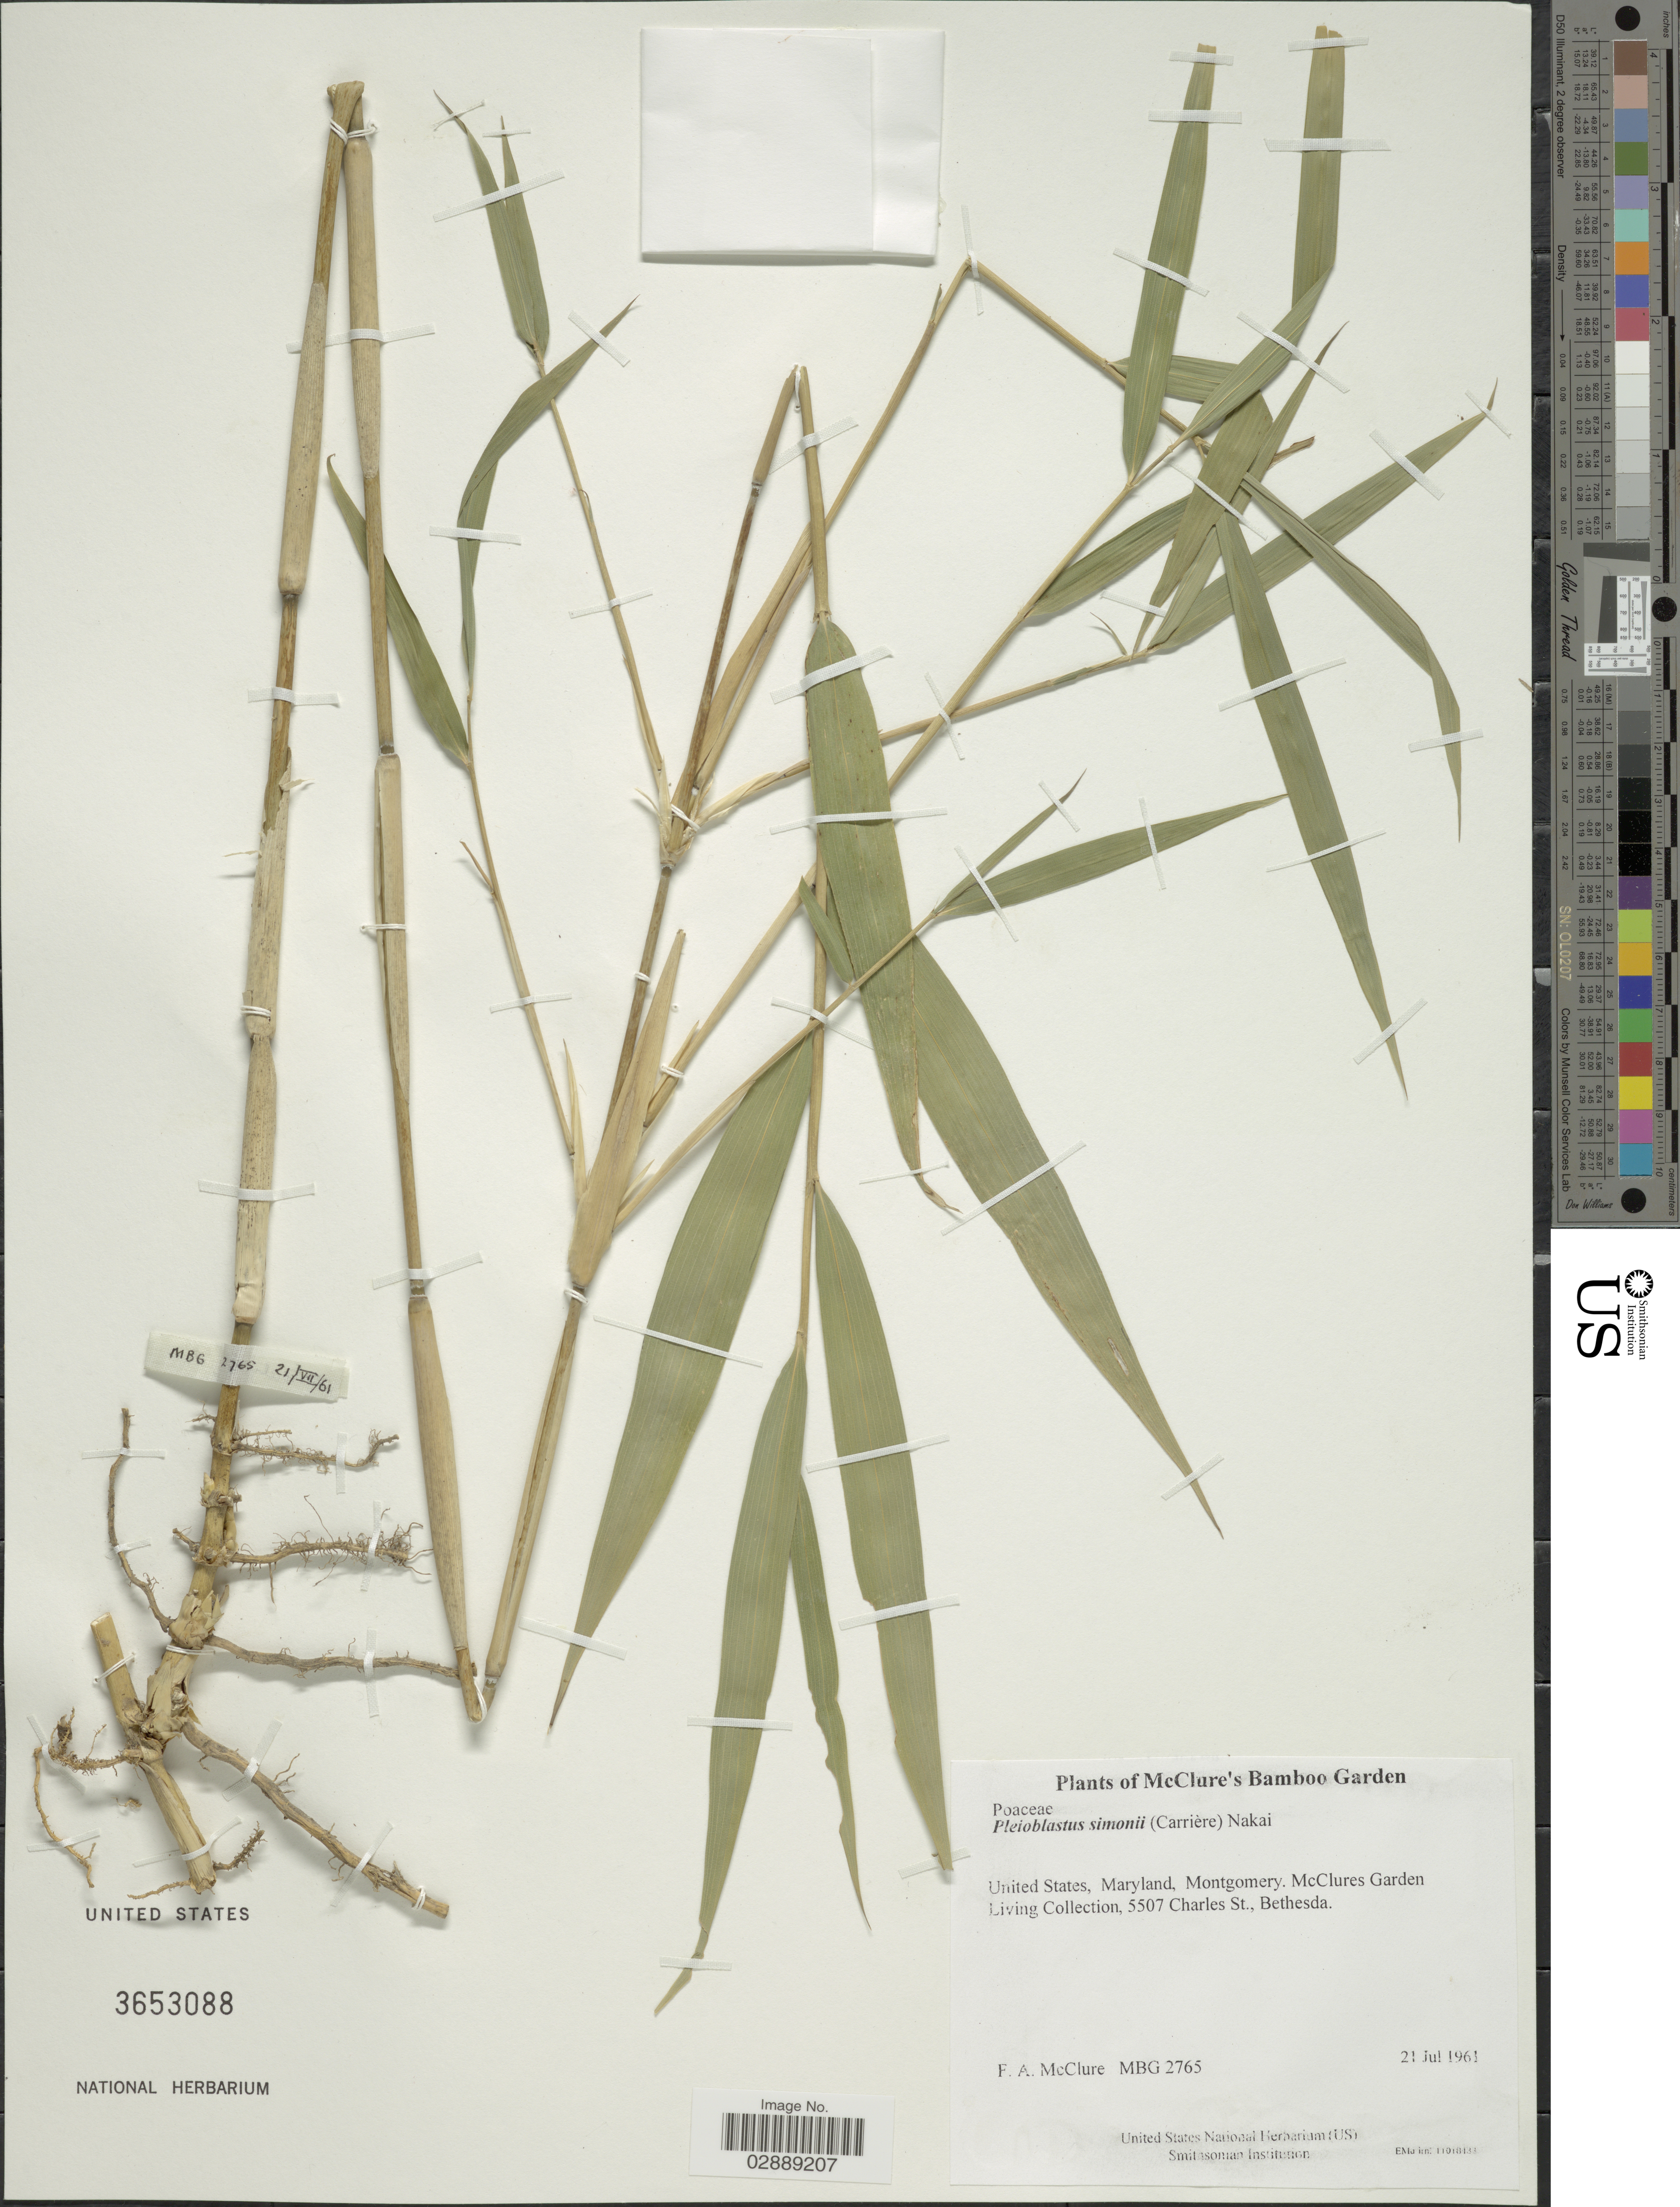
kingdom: Plantae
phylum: Tracheophyta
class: Liliopsida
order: Poales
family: Poaceae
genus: Pleioblastus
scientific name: Pleioblastus simonii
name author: (Carrière) Nakai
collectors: F. A. McClure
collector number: MGB 2765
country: United States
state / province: Maryland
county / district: Montgomery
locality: McClures Garden Living Collection, 5507 Charles St.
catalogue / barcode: US 3653088